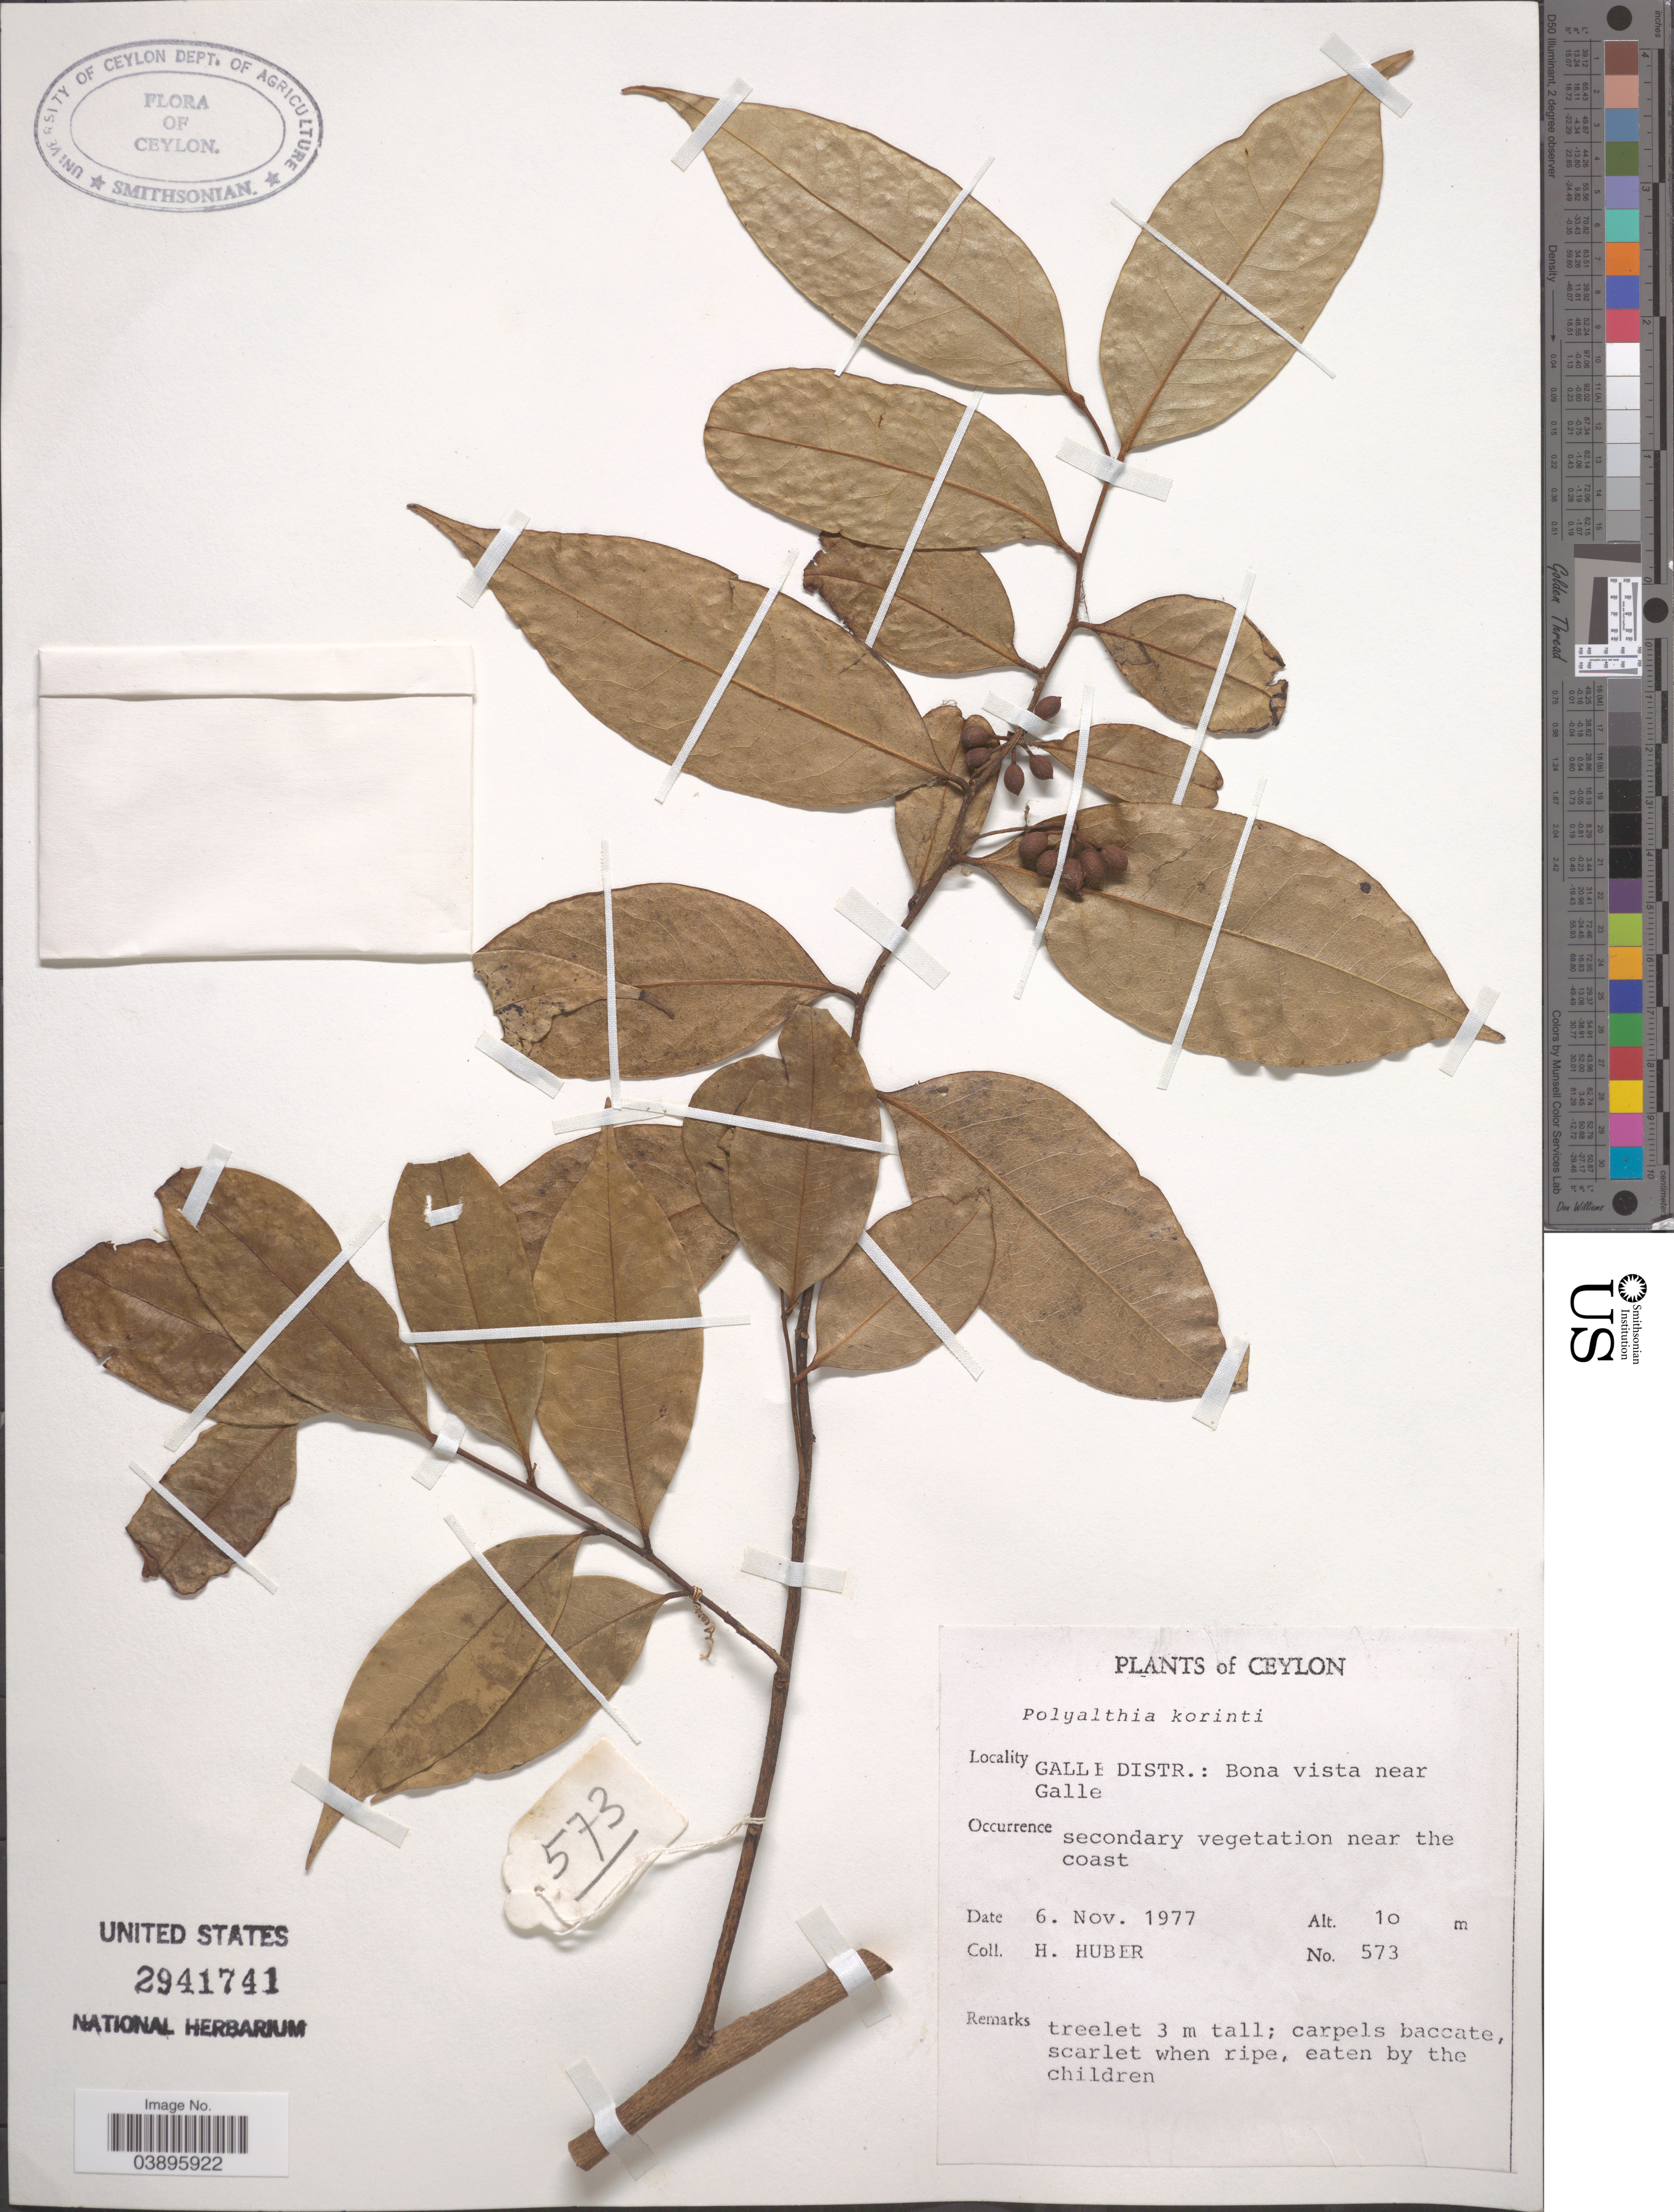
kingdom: Plantae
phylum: Tracheophyta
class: Magnoliopsida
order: Magnoliales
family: Annonaceae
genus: Polyalthia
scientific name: Polyalthia korinti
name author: (Dunal) Thwaites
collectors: H. Huber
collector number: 573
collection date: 1977-11-06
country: Sri Lanka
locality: Ceylon. Galle Distr.: Bona vista near Galle. Near the coast.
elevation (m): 10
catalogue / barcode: US 2941741